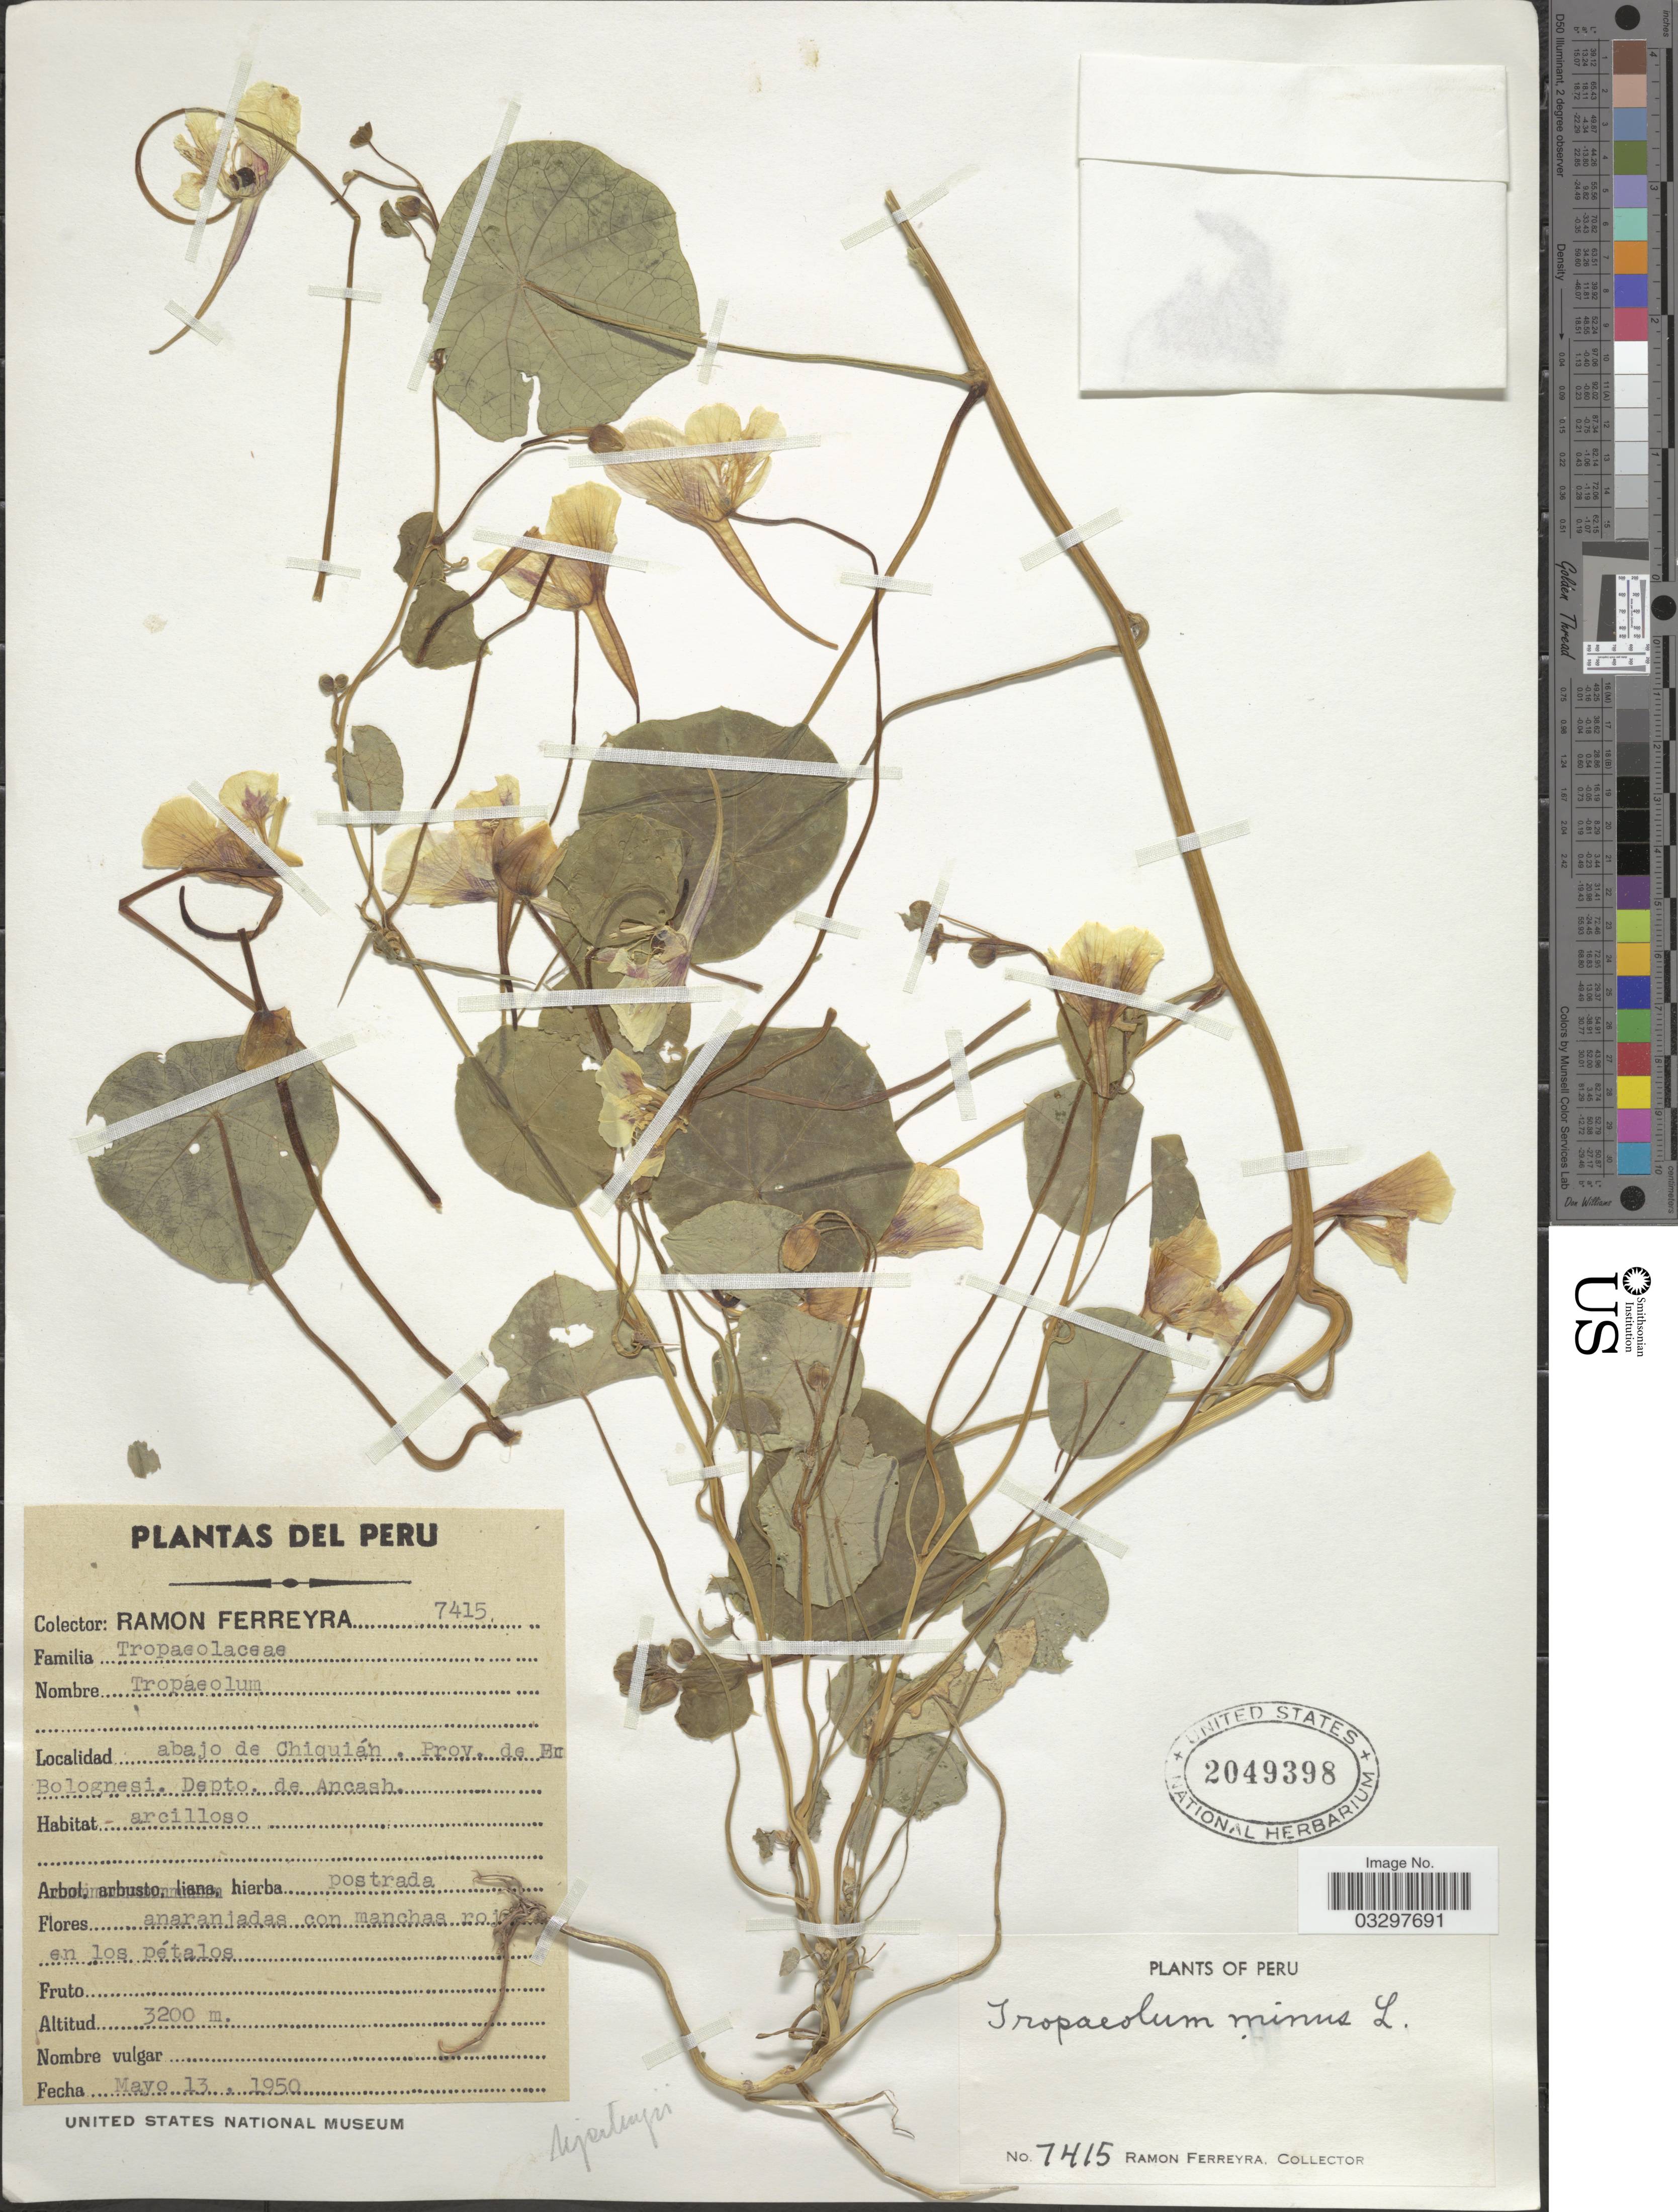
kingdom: Plantae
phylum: Tracheophyta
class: Magnoliopsida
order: Brassicales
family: Tropaeolaceae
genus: Tropaeolum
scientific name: Tropaeolum hjertingii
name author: Sparre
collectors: R. A. Ferreyra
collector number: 7415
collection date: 1950-05-13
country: Peru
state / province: Ancash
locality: Abajo de Chiquián. Prov. de Bolognesi. Depto. de Ancash.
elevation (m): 3200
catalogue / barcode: US 2049398